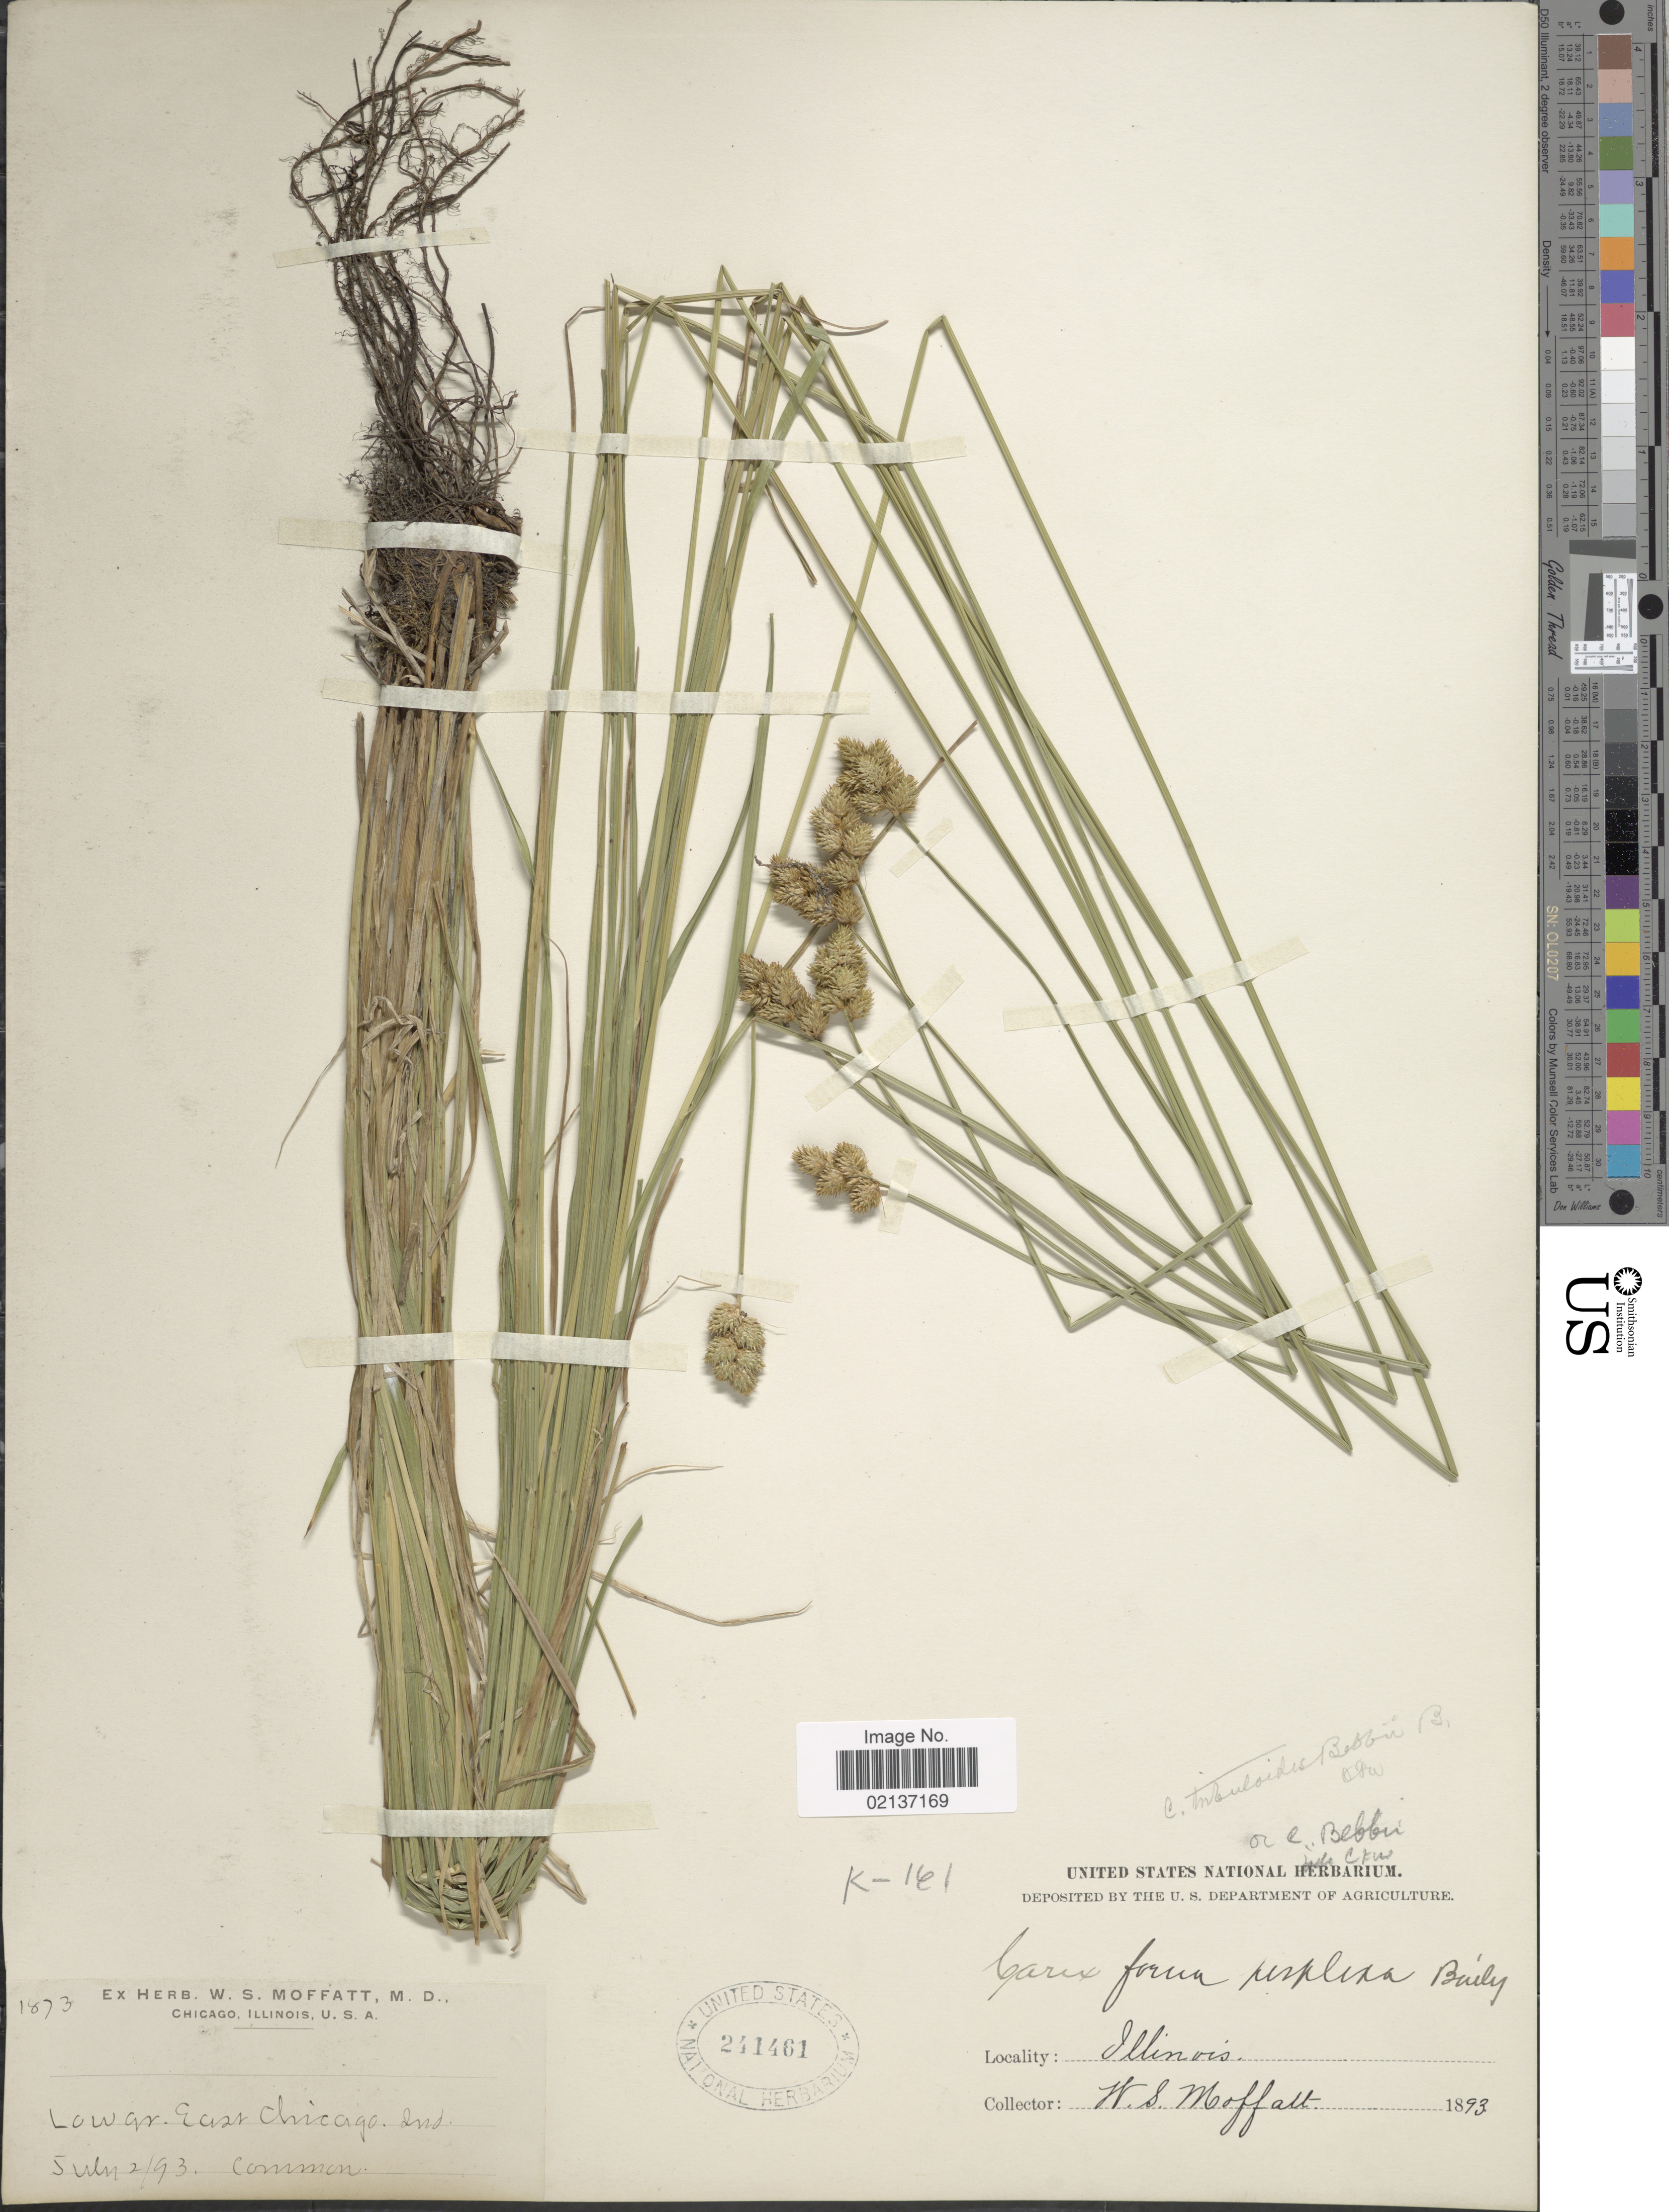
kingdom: Plantae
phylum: Tracheophyta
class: Liliopsida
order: Poales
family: Cyperaceae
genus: Carex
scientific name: Carex tribuloides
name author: Wahlenb.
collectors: W. Moffatt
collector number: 1873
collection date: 1893-07-02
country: United States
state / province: Illinois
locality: Low gr. East Chicago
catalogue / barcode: US 241461